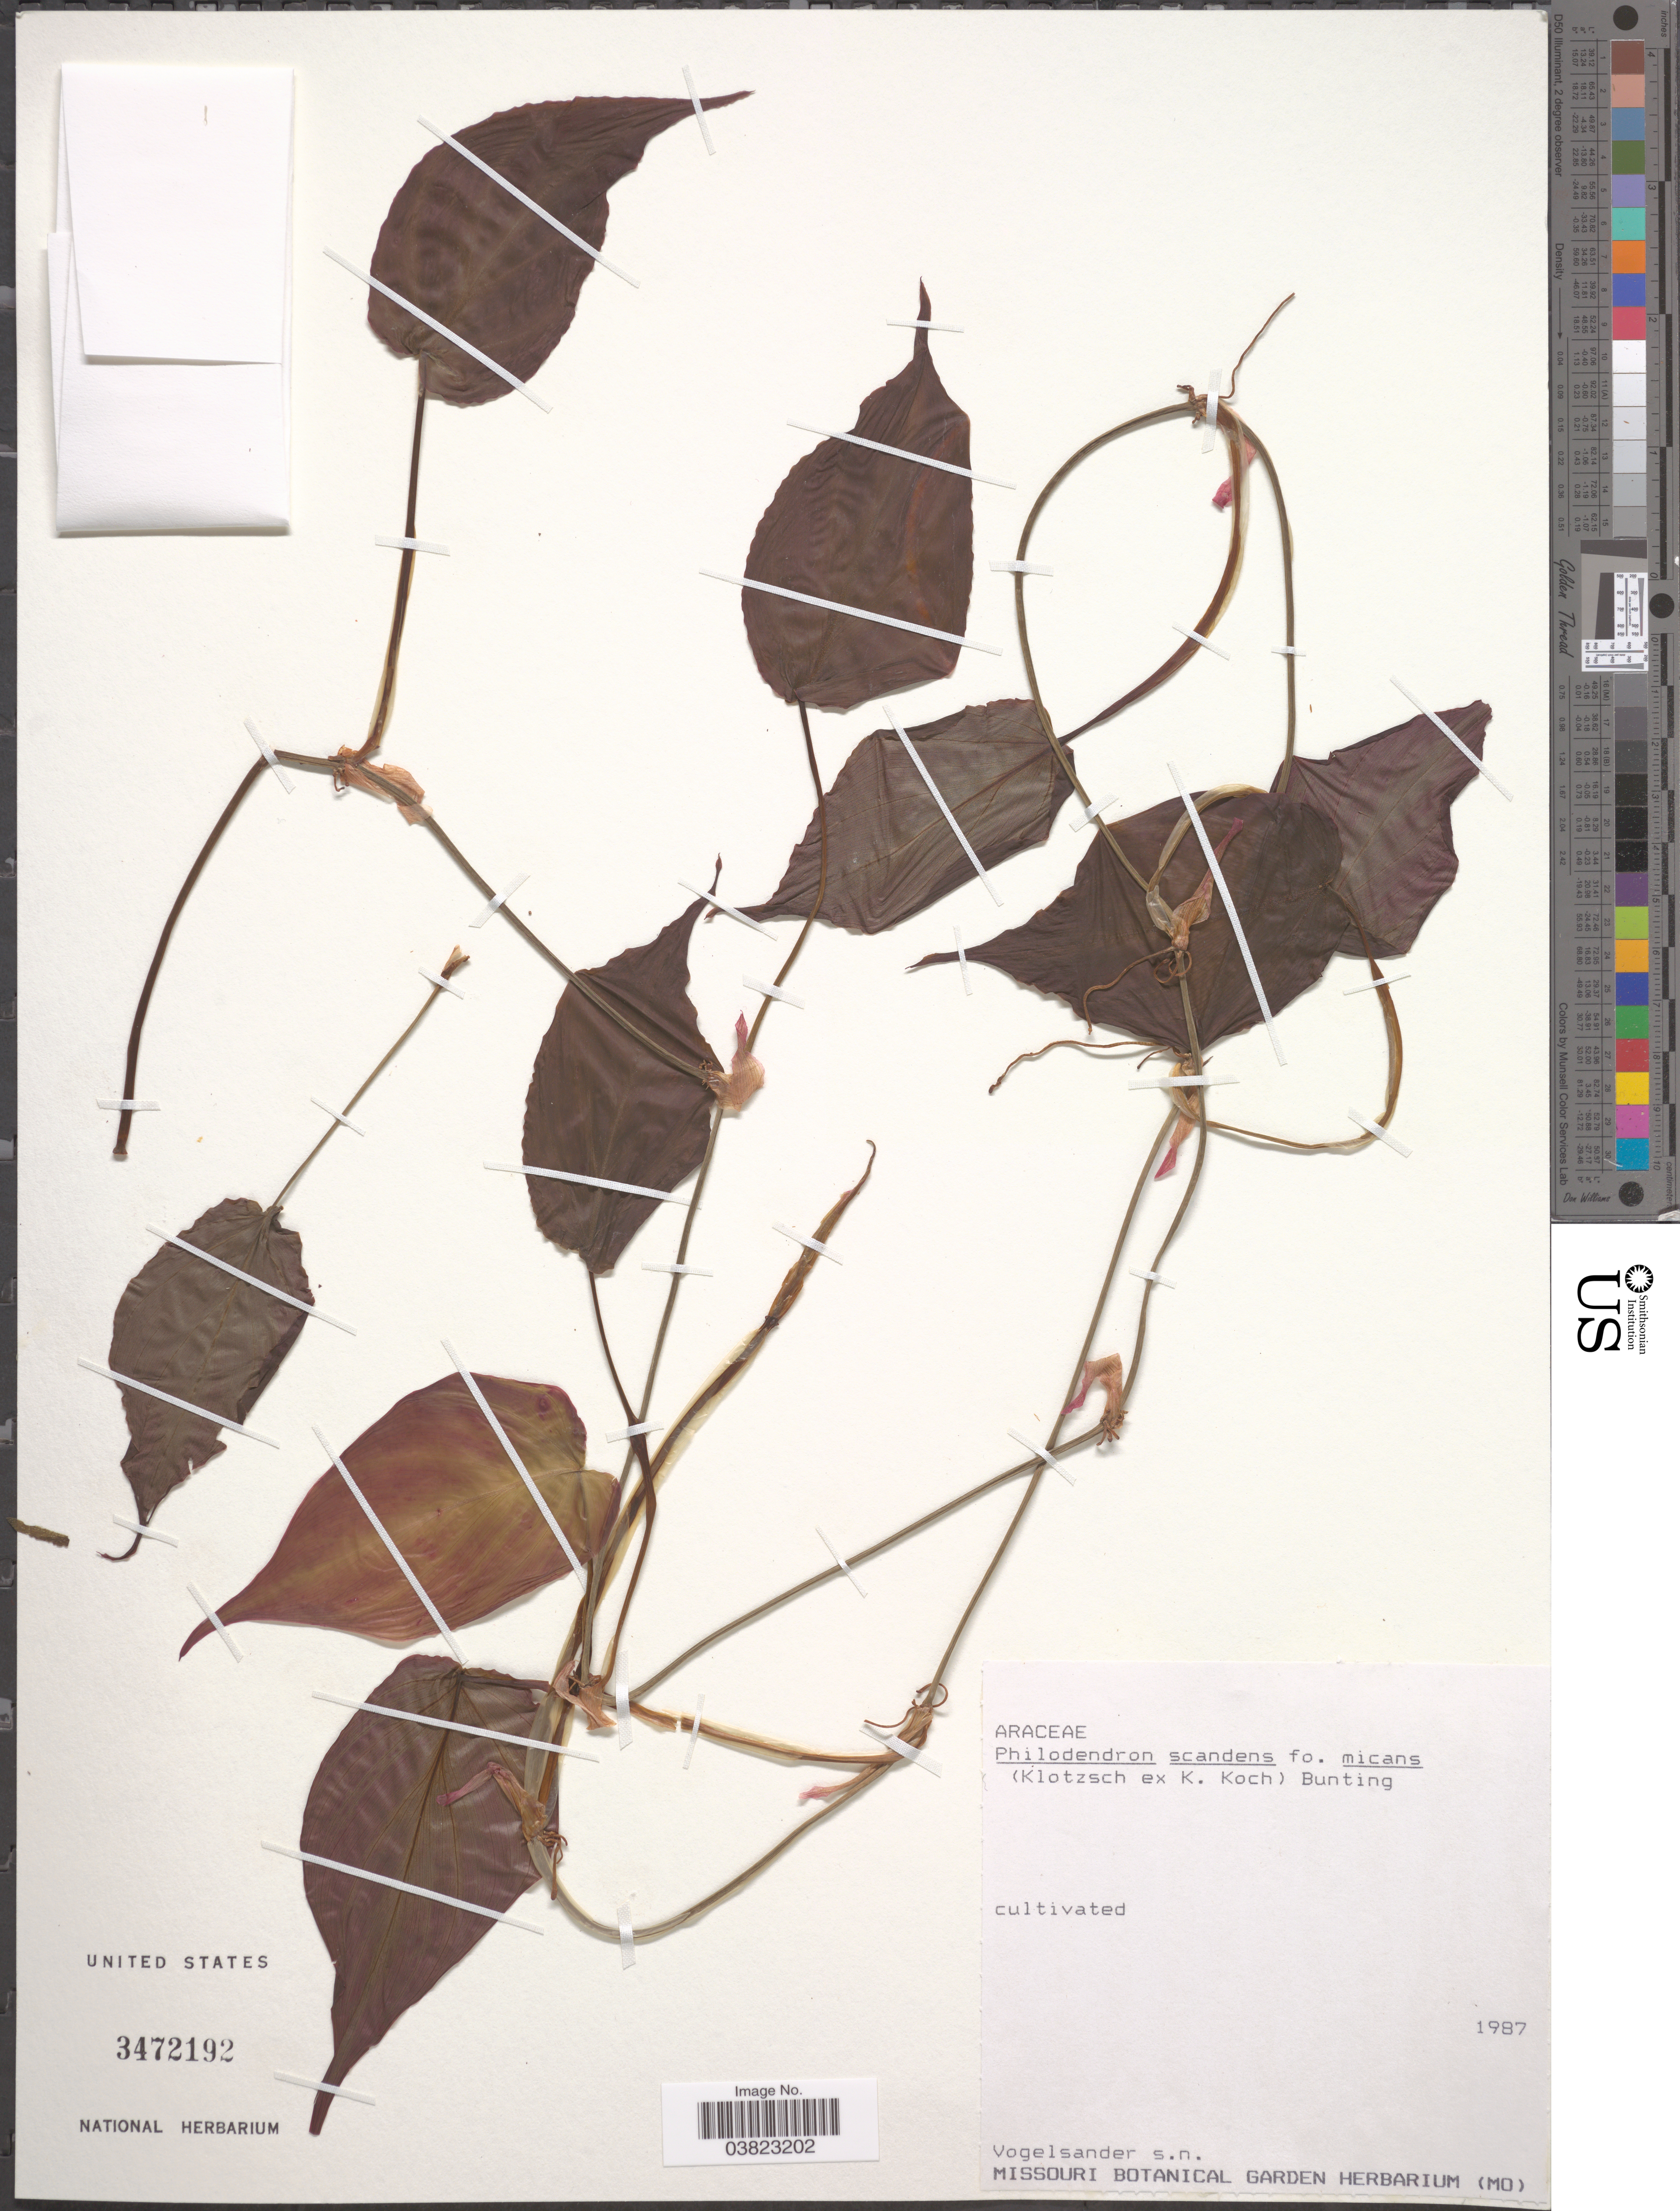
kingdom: Plantae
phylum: Tracheophyta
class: Liliopsida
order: Alismatales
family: Araceae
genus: Philodendron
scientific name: Philodendron scandens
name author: K. Koch & Sello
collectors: Vogelsander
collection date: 1987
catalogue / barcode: US 3472192